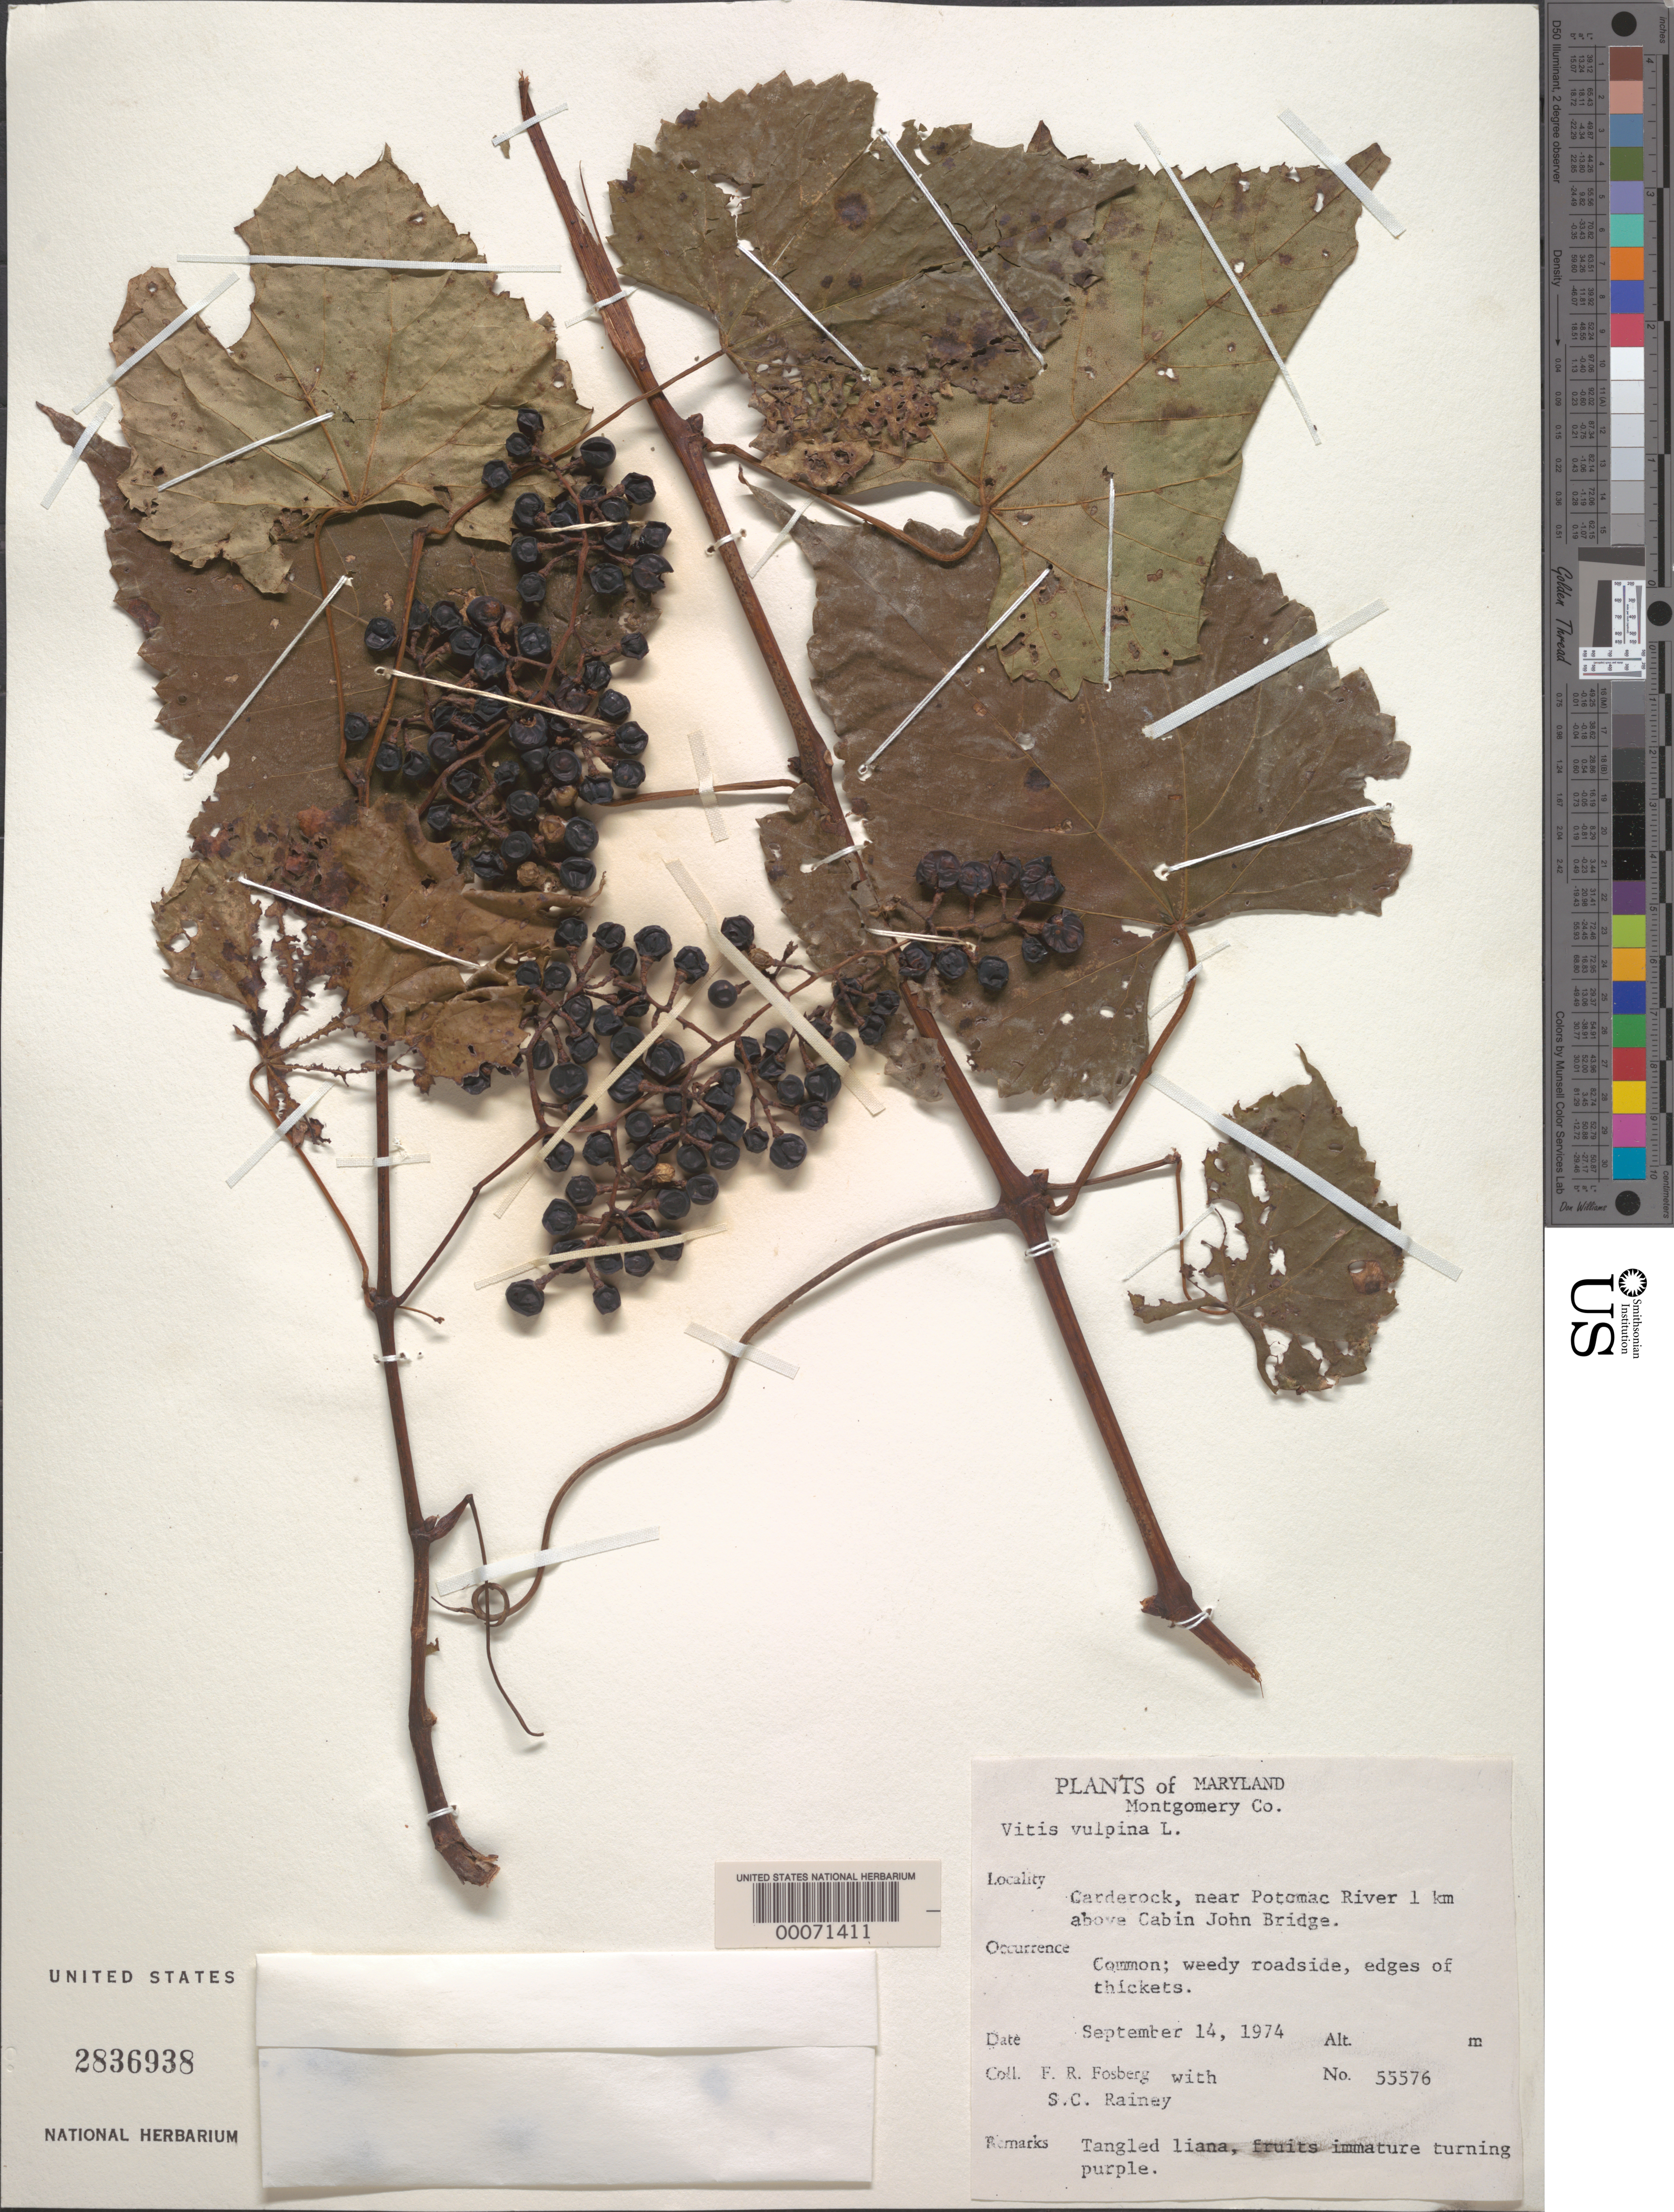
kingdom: Plantae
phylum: Tracheophyta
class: Magnoliopsida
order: Vitales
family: Vitaceae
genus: Vitis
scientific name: Vitis vulpina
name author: L.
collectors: F. R. Fosberg & S. C. Rainey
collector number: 55576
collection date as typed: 14 Sep 1974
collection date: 1974-09-14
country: United States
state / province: Maryland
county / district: Montgomery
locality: Carderock, Potomac River above Cabin John Bridge C. & O. Canal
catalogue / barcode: US 2836938